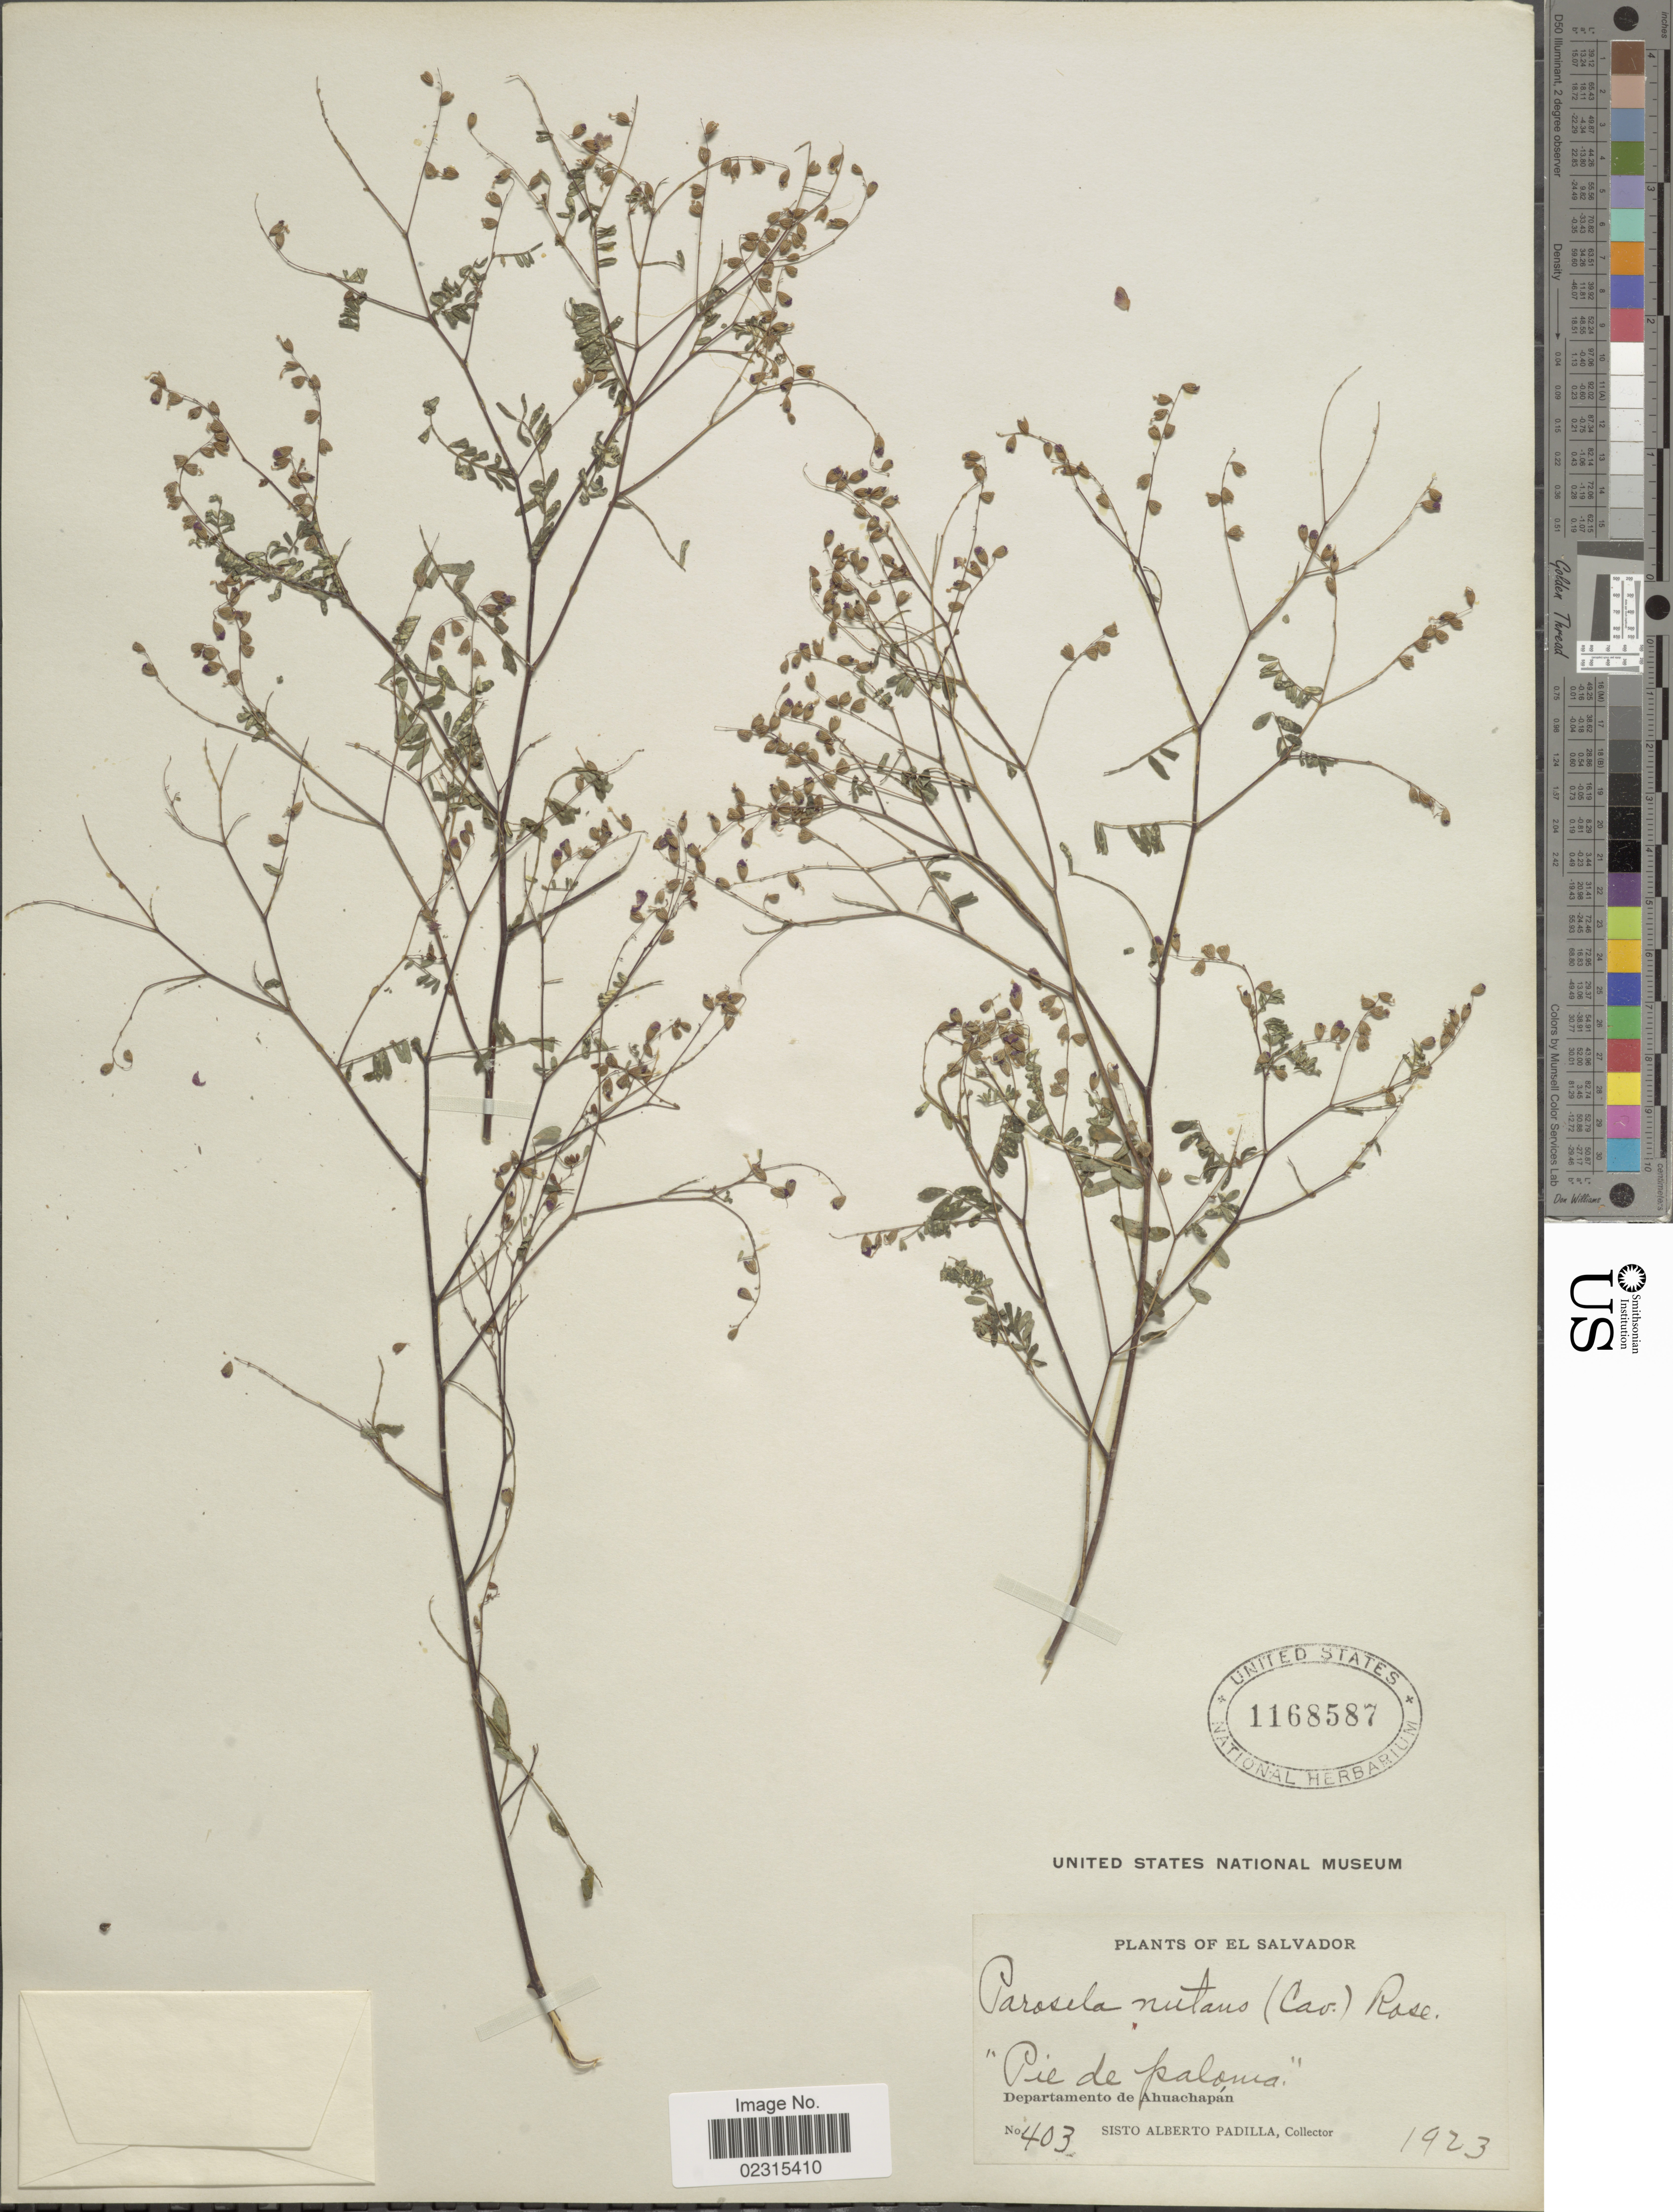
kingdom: Plantae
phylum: Tracheophyta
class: Magnoliopsida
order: Fabales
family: Fabaceae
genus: Marina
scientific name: Marina nutans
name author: (Cav.) Barneby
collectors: S. A. Padilla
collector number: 403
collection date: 1923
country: El Salvador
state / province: Ahuachapan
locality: Pie de Paloma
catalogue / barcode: US 1168587